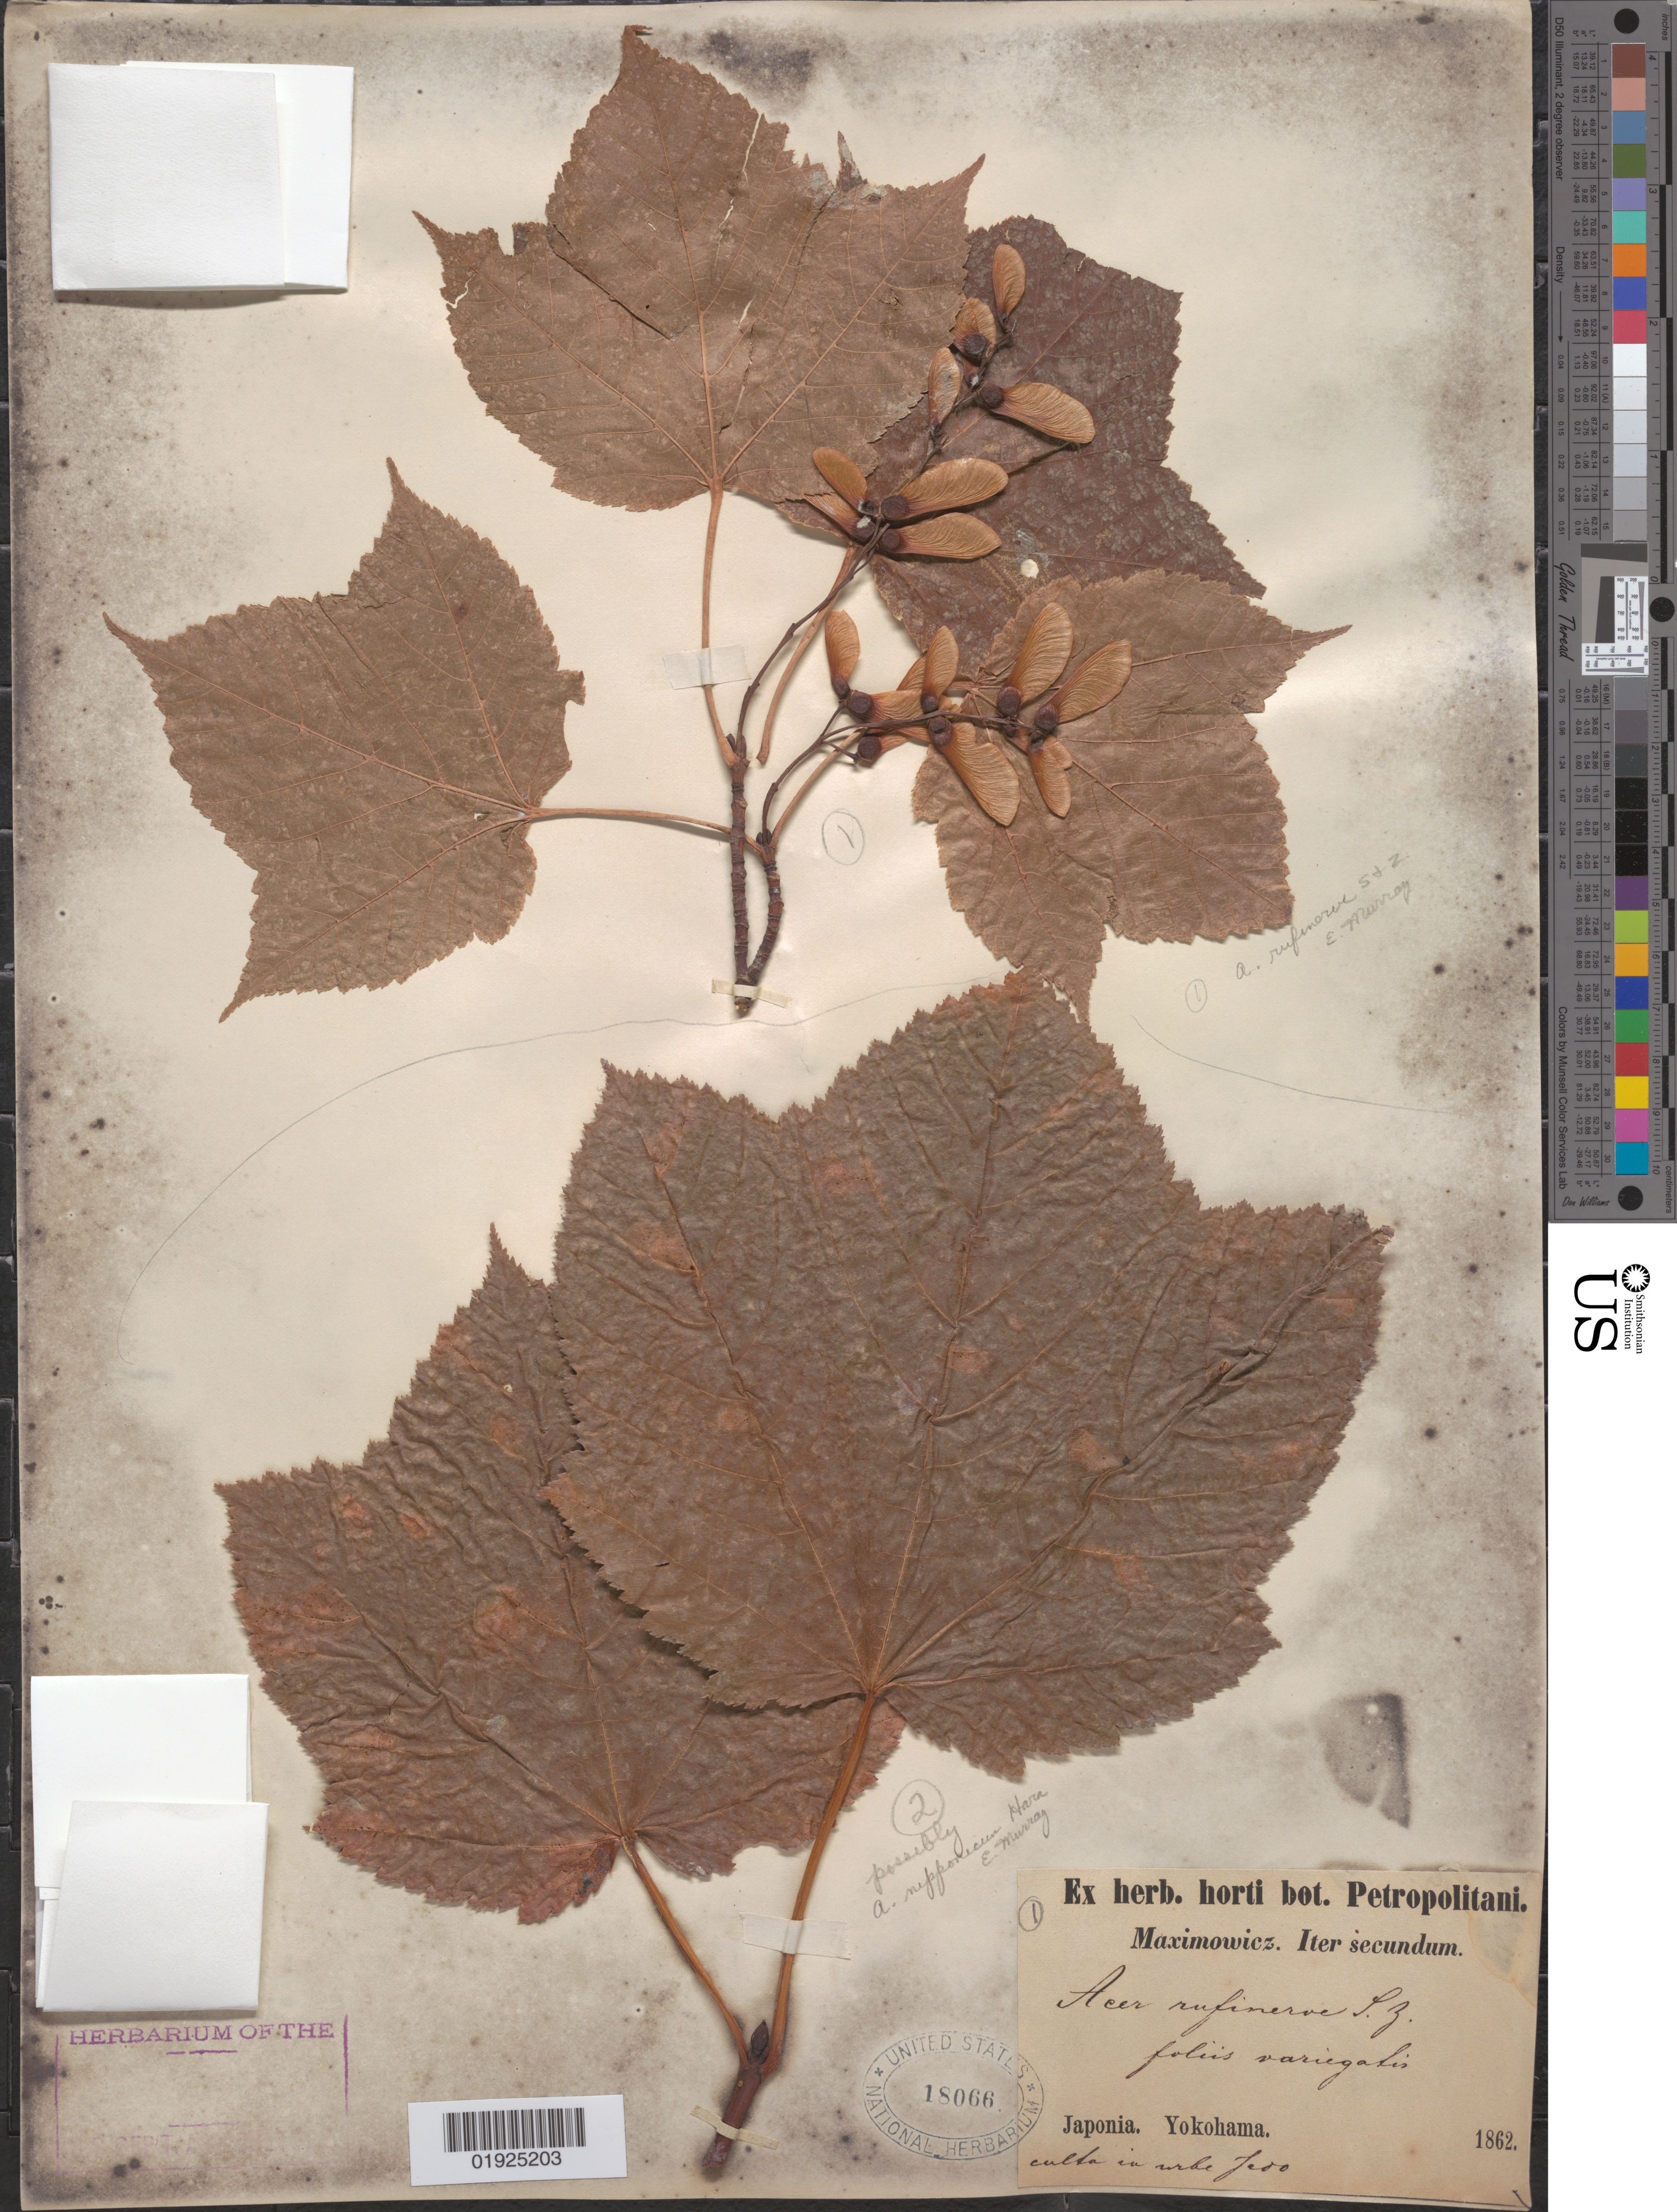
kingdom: Plantae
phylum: Tracheophyta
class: Magnoliopsida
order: Sapindales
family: Sapindaceae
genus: Acer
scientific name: Acer nipponicum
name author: (Franch. & Sav.) H. Hara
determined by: Murray, Edward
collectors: C. J. Maximowicz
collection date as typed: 1862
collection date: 1862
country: Japan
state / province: Kanagawa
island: Honshu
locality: Yokohama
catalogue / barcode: US 18066-2